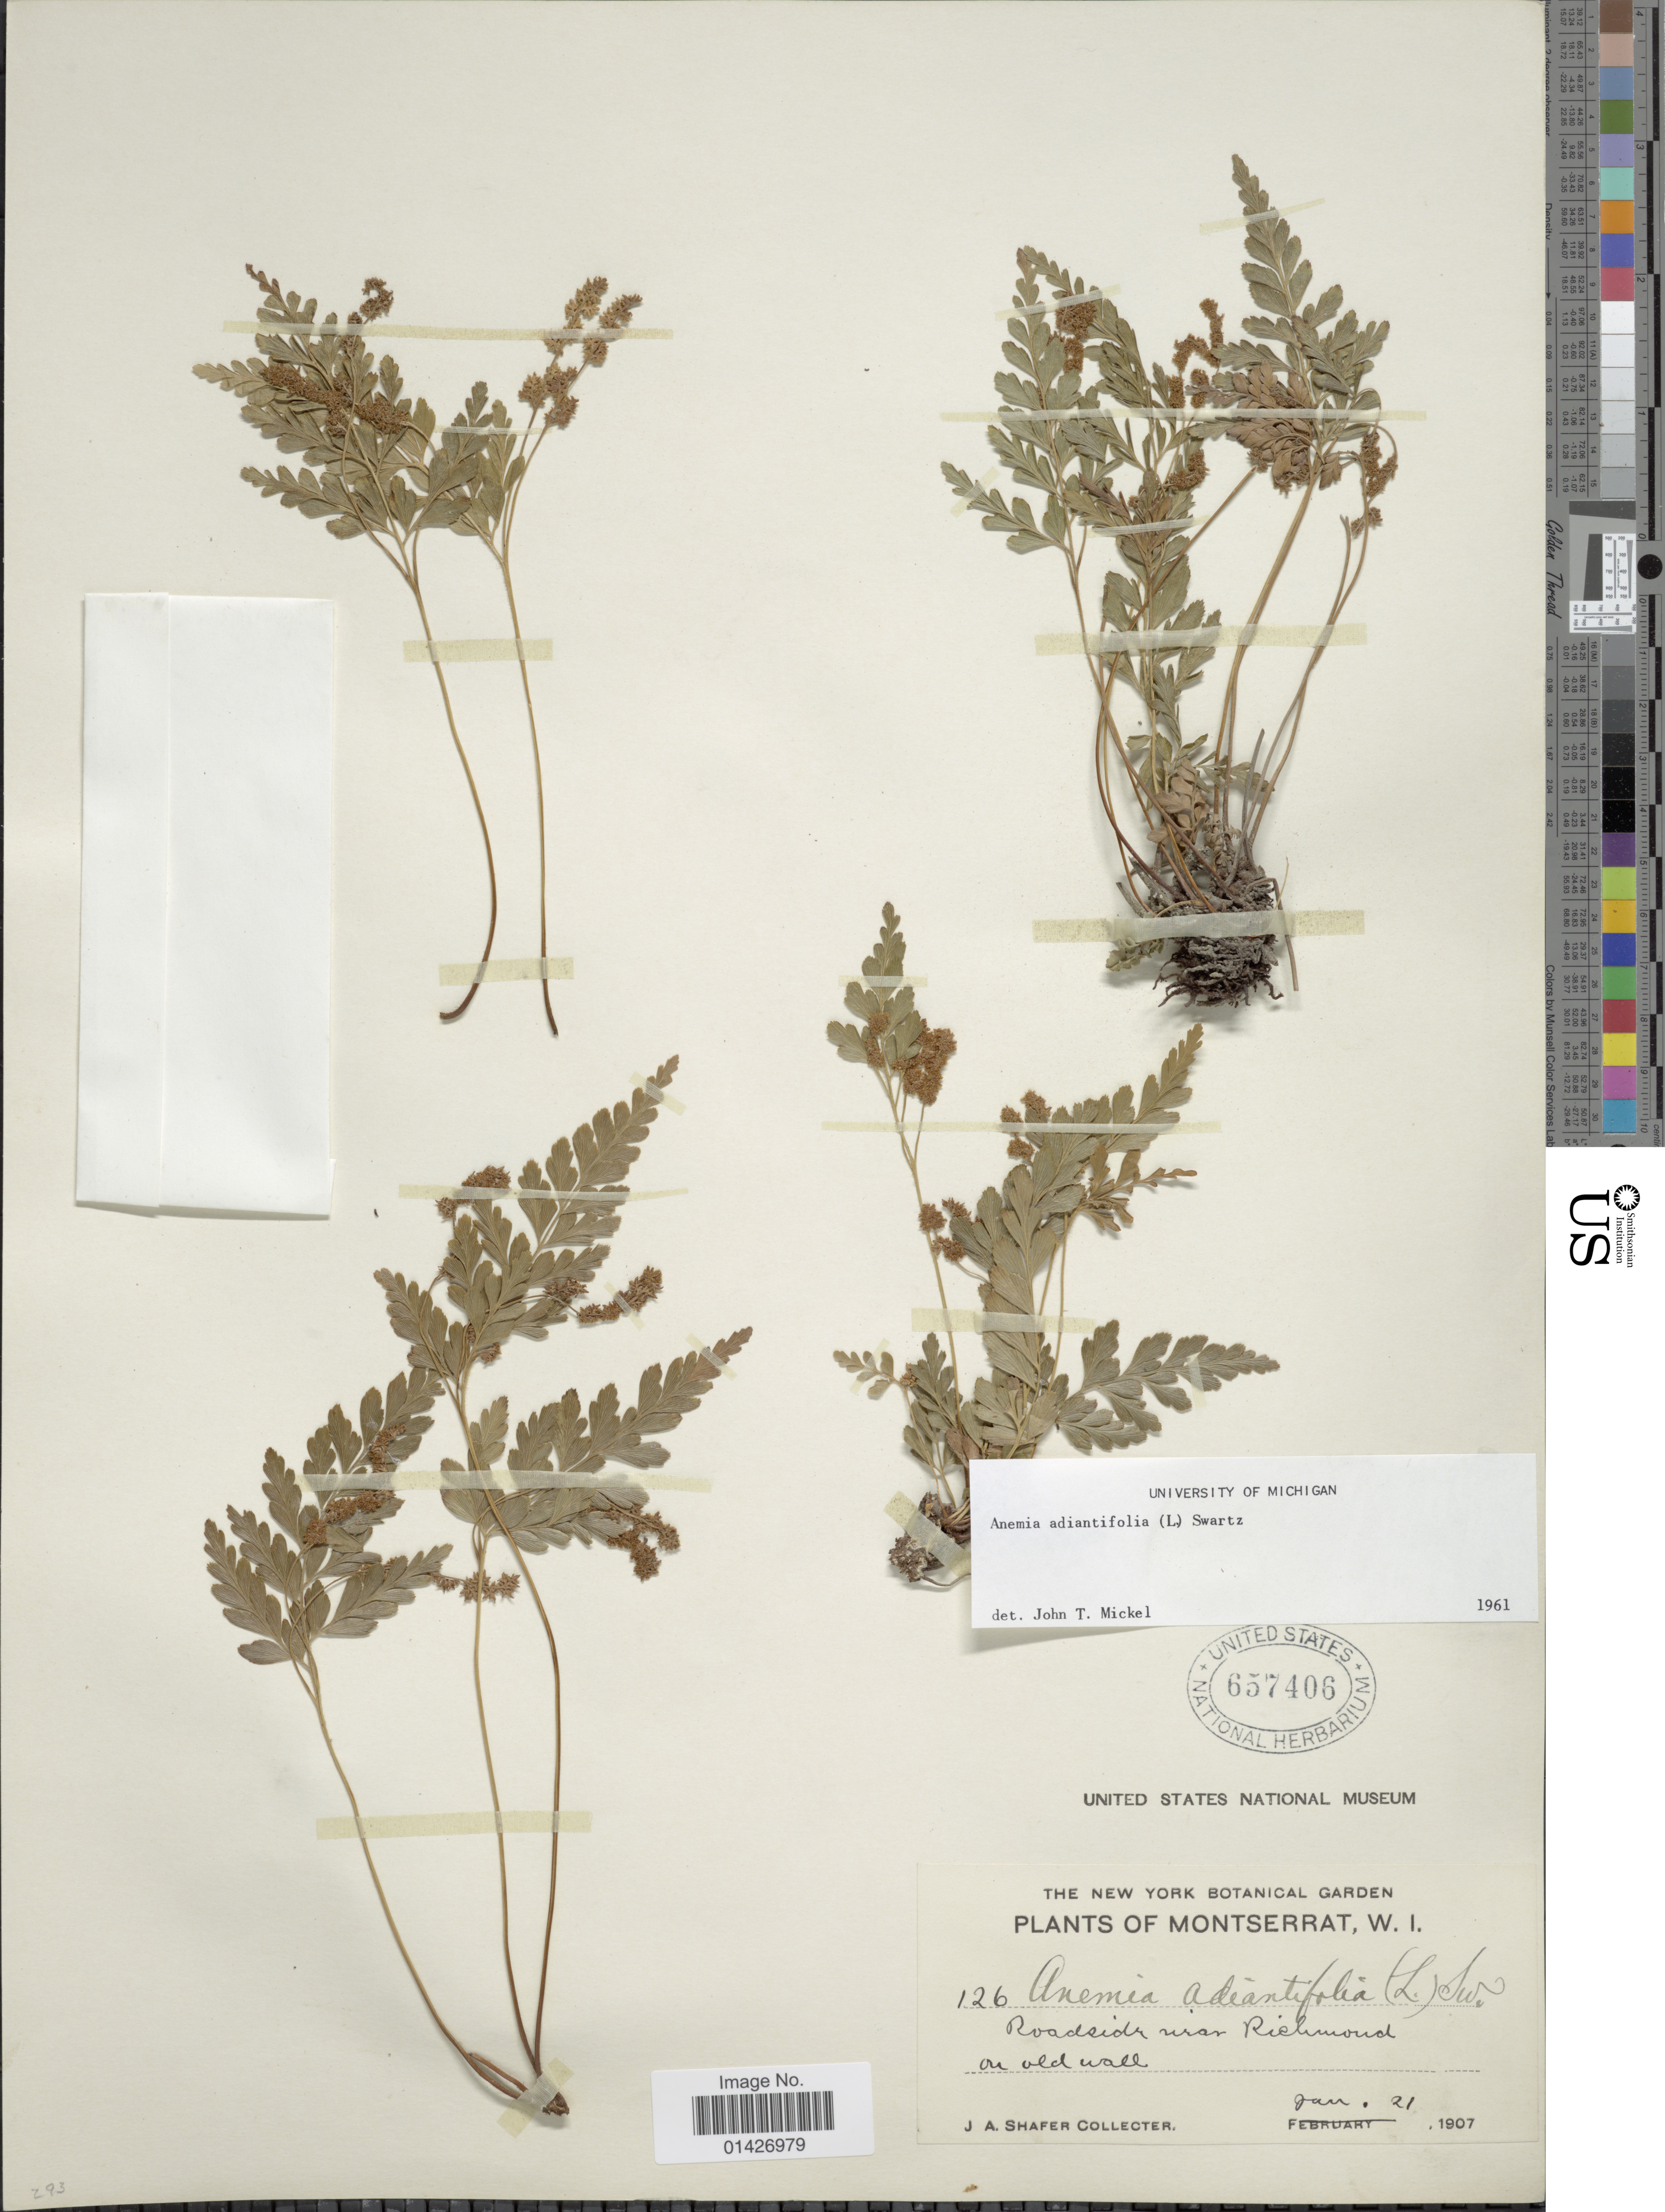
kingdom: Plantae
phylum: Tracheophyta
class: Polypodiopsida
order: Schizaeales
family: Anemiaceae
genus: Anemia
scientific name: Anemia adiantifolia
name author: (L.) Sw.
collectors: J. A. Shafer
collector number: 126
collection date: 1907-01-21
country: Montserrat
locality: W.I., Roadside near Richmond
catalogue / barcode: US 657406